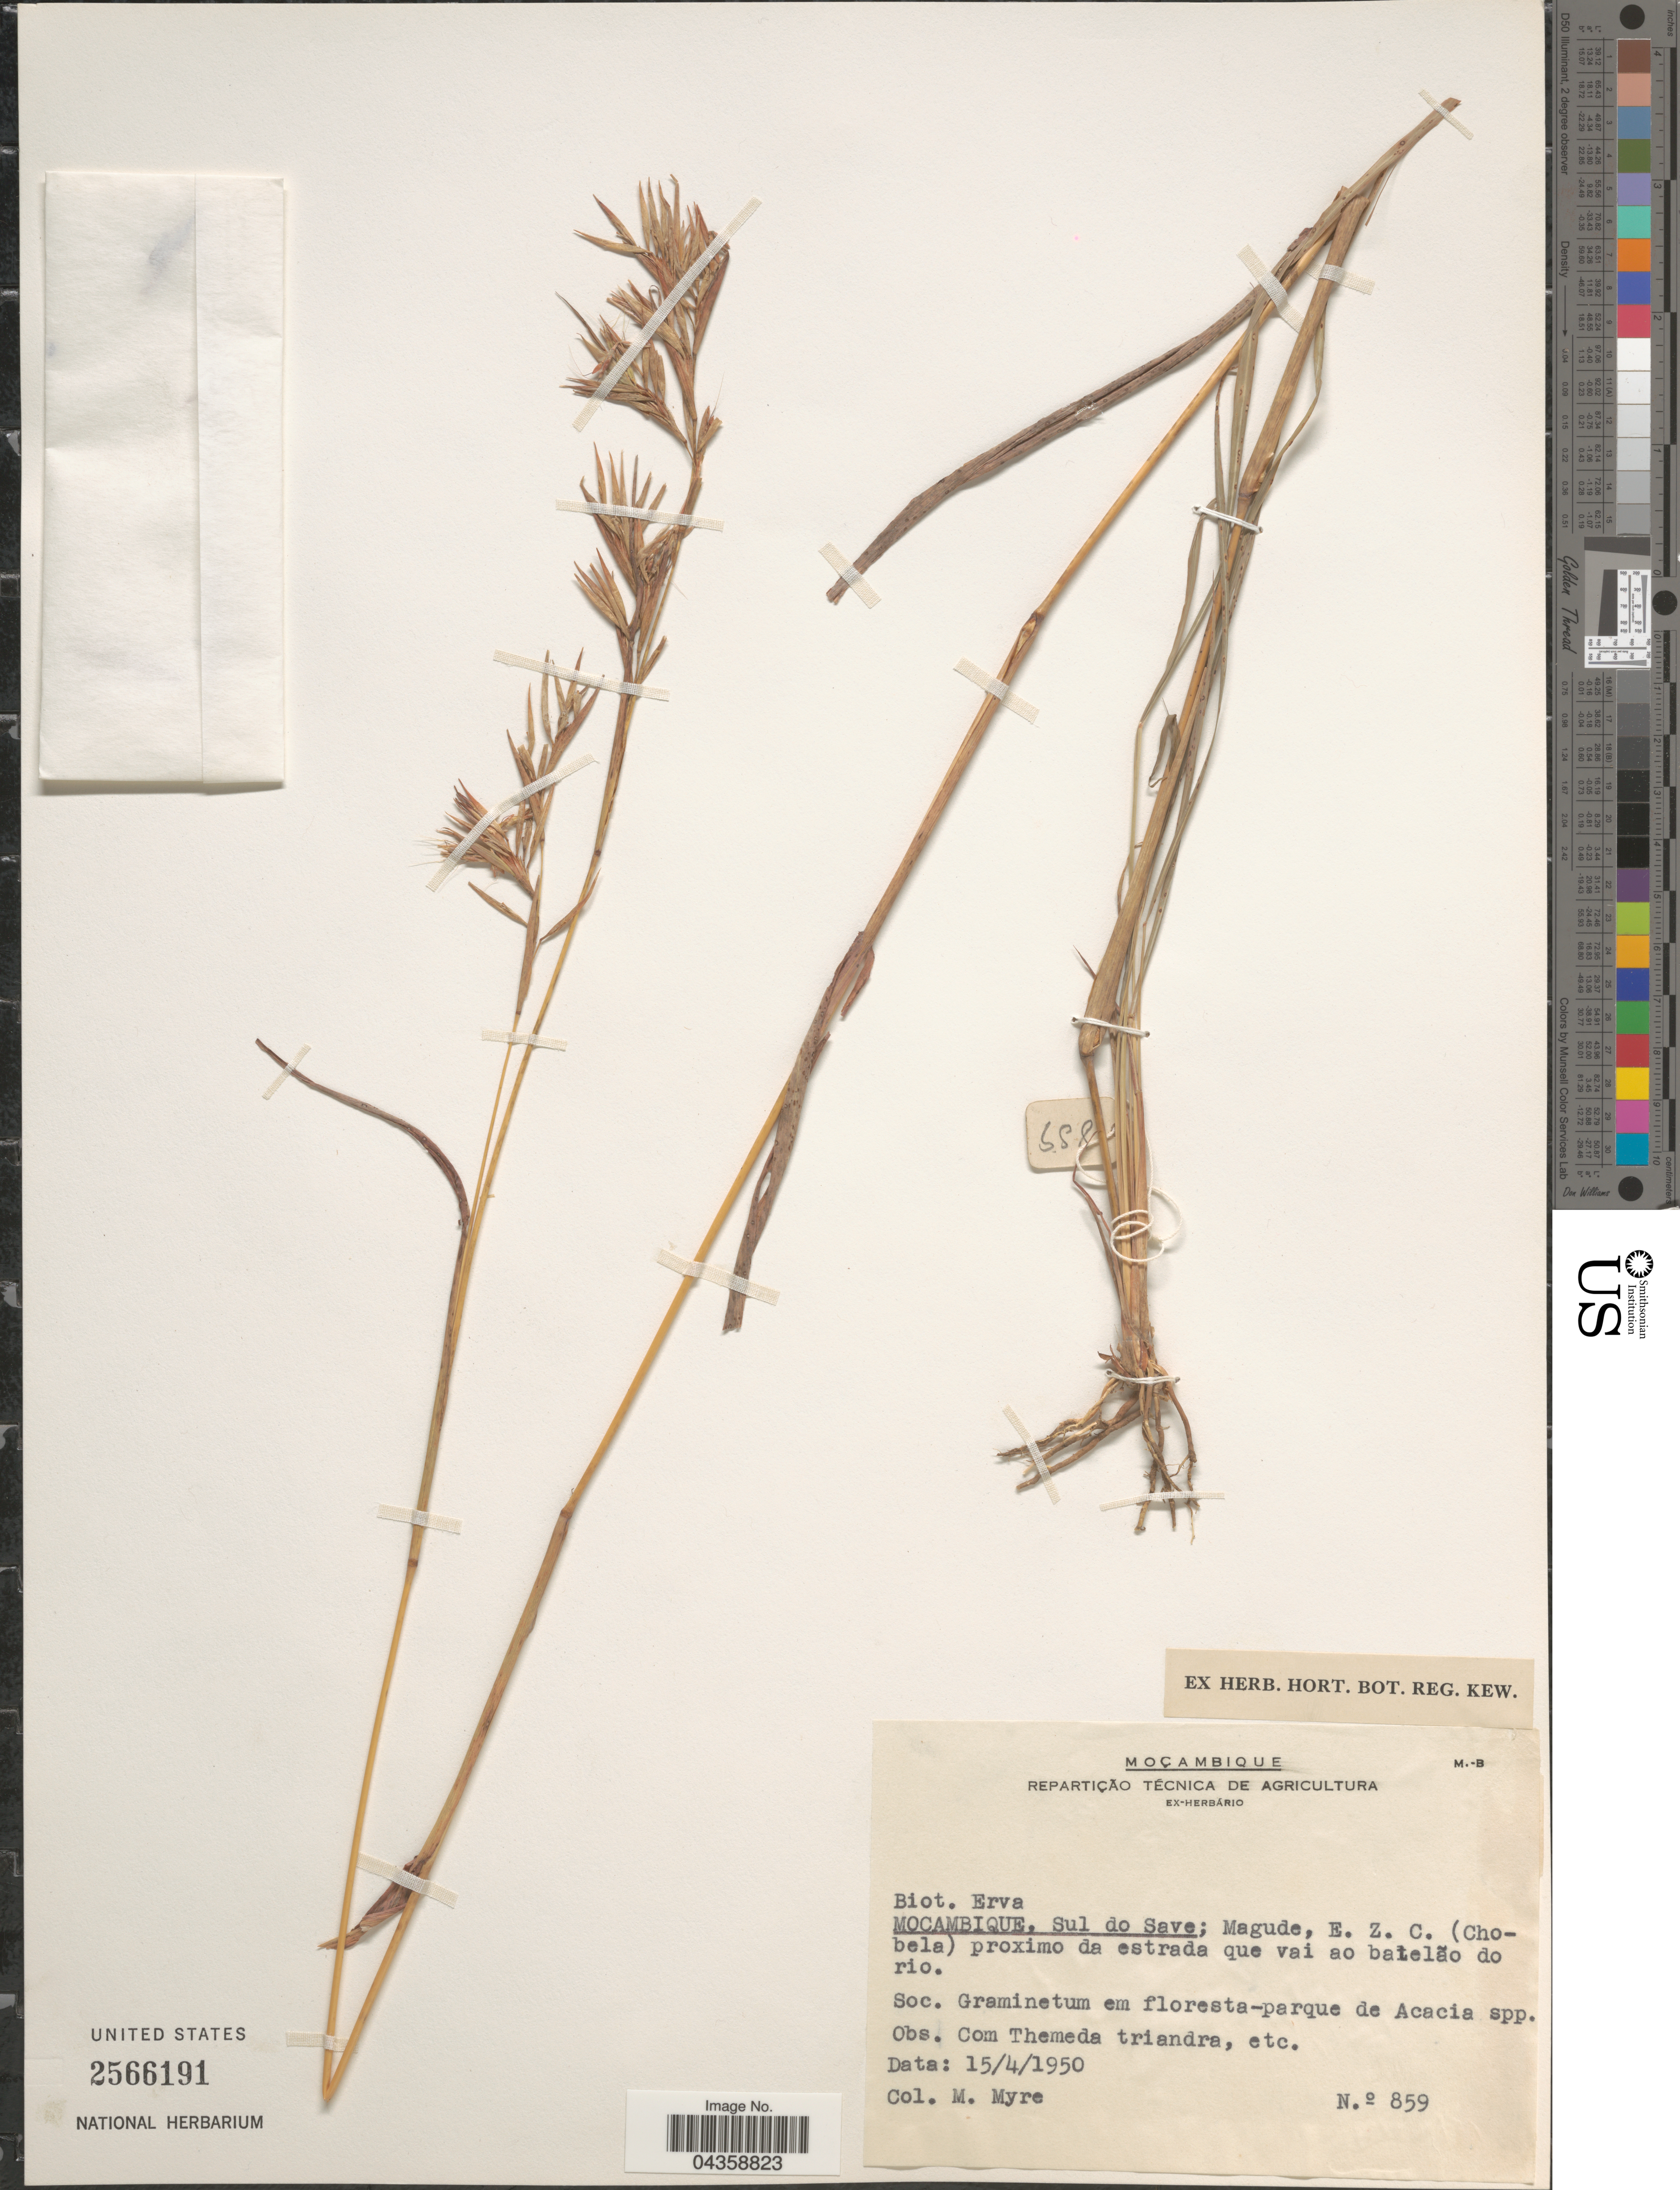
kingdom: Plantae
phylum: Tracheophyta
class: Liliopsida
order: Poales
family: Poaceae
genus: Themeda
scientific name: Themeda triandra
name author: Forssk.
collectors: Myre, M.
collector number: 859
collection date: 1950-04-15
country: Mozambique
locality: Mocambique, Sul do Save; Magude, E. Z. C. (Chobela) proximo da estrada que vai ao batelão do rio.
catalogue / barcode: US 2566191